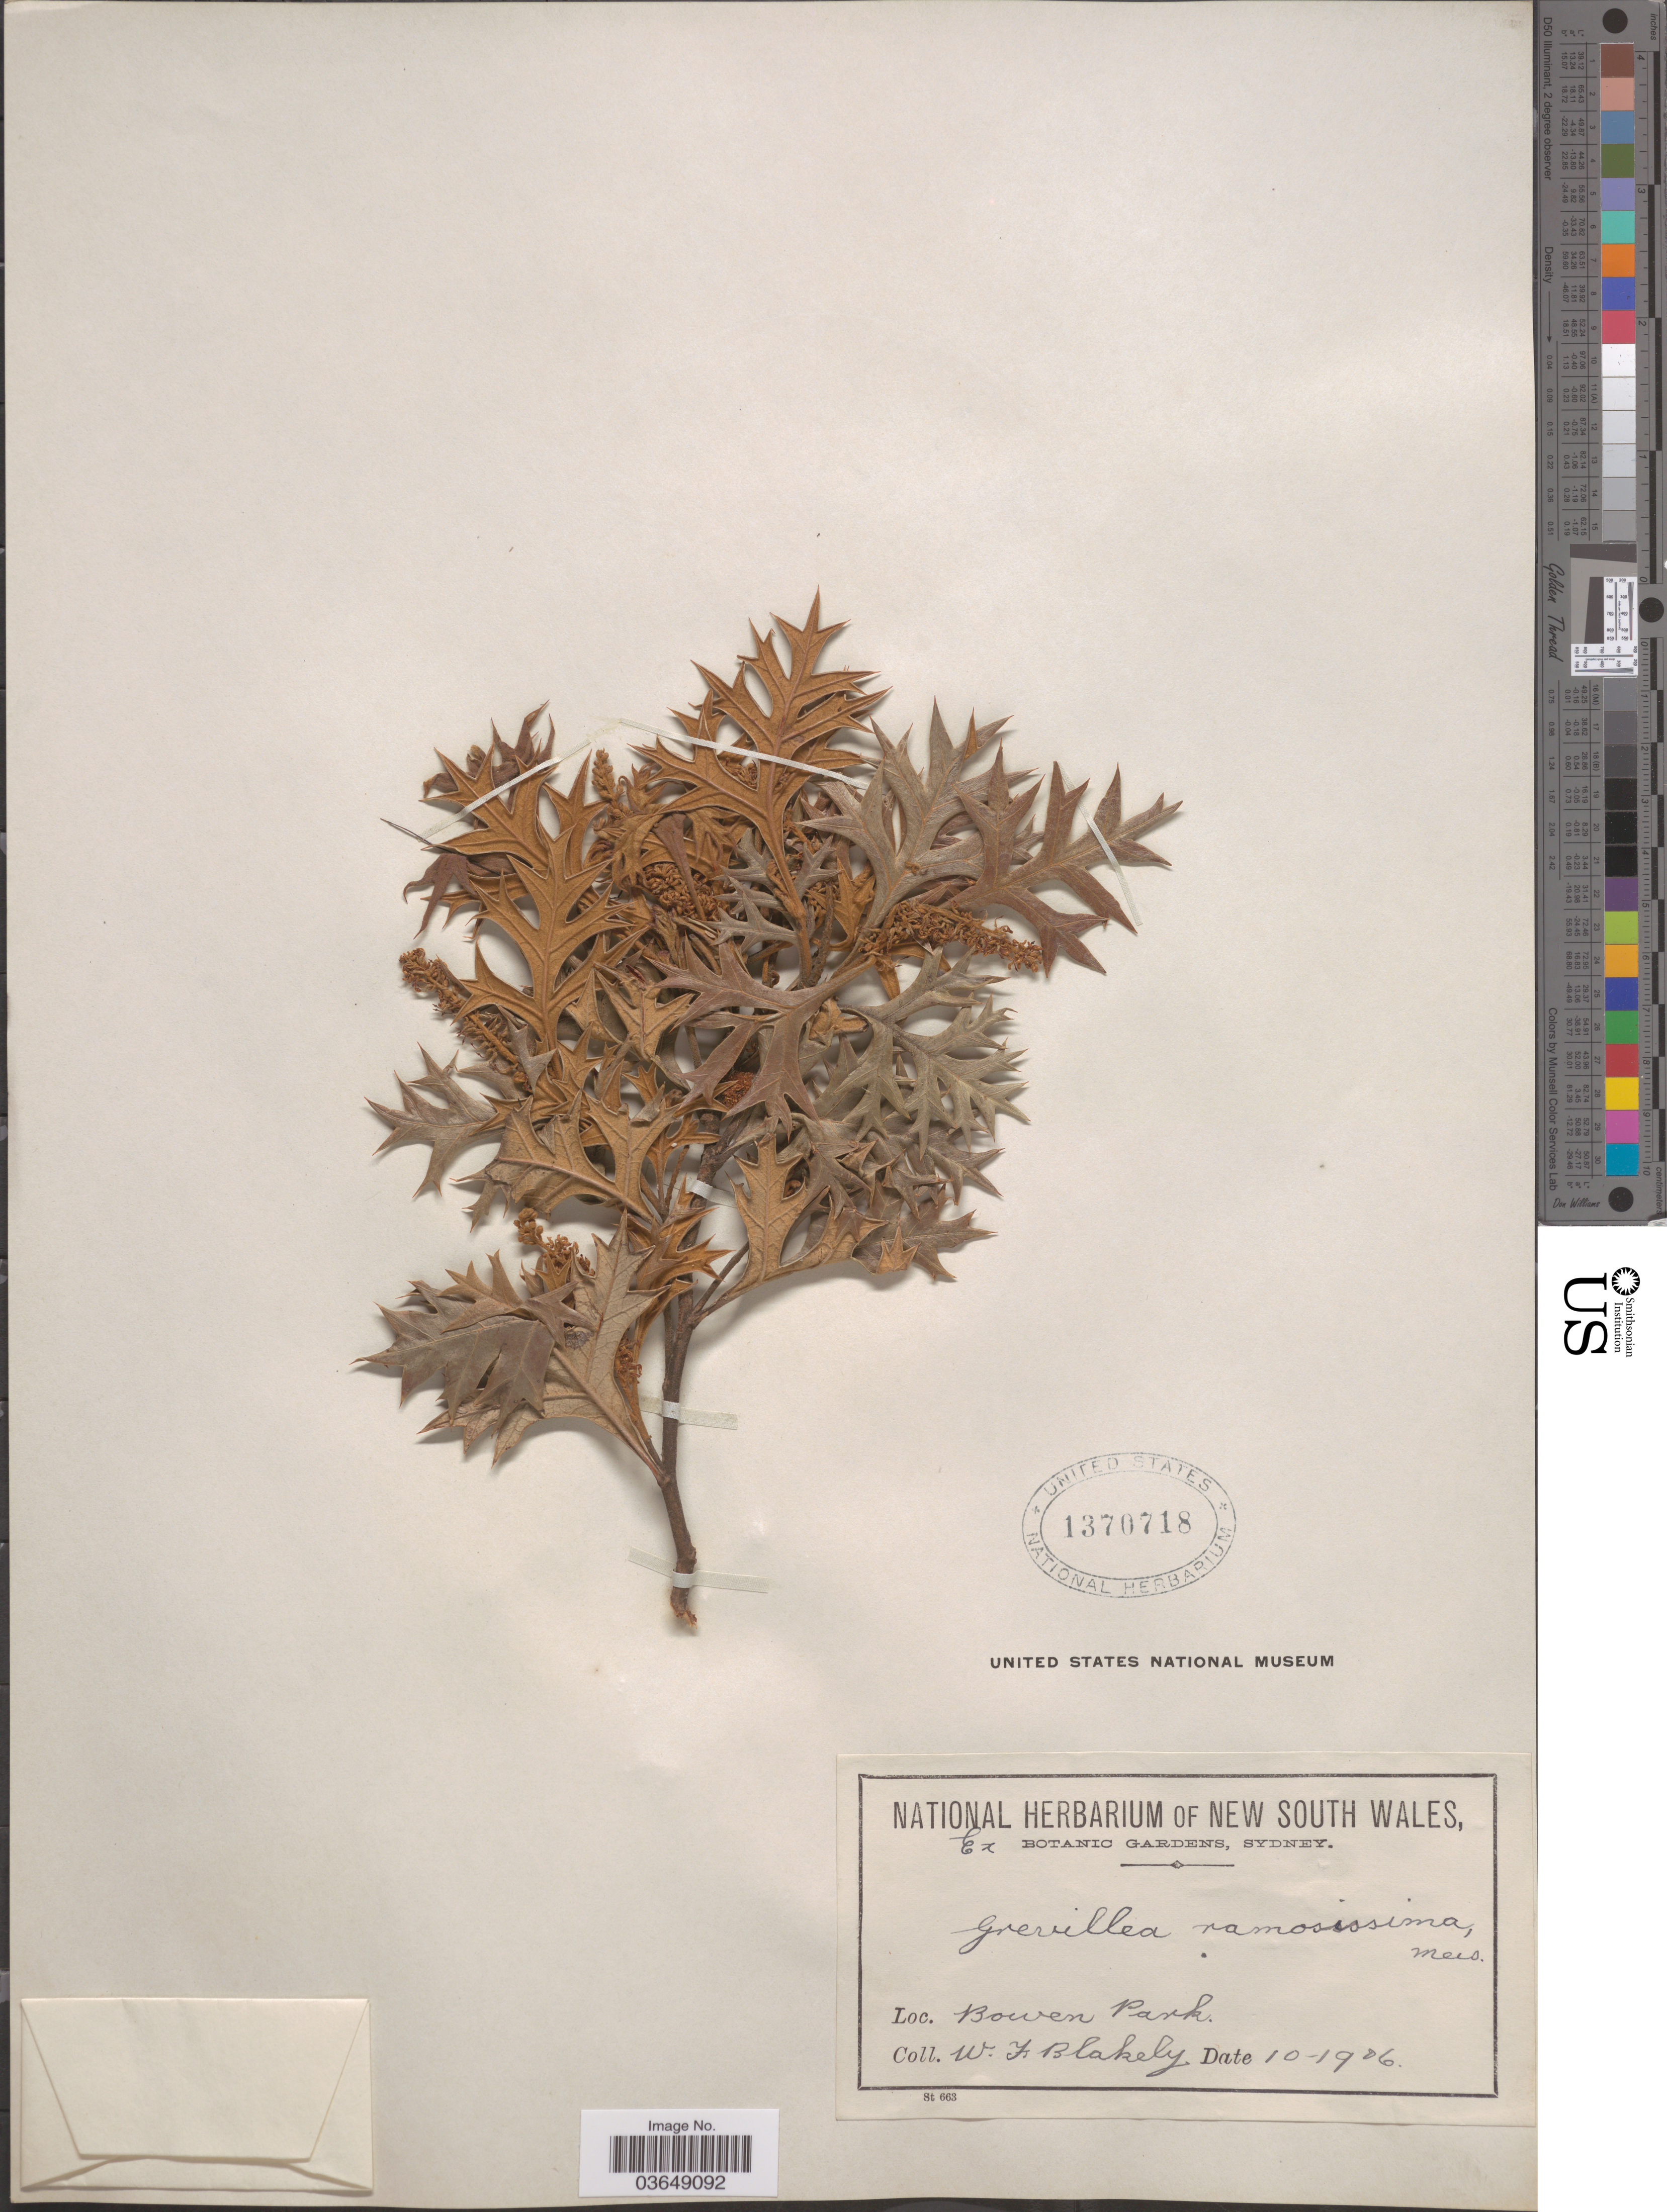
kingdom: Plantae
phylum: Tracheophyta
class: Magnoliopsida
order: Proteales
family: Proteaceae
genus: Grevillea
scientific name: Grevillea ramosissima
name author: (R. Br.) Meisn.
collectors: W. Blakely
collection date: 1906-10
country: Australia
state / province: New South Wales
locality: Bowen Park.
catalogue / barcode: US 1370718